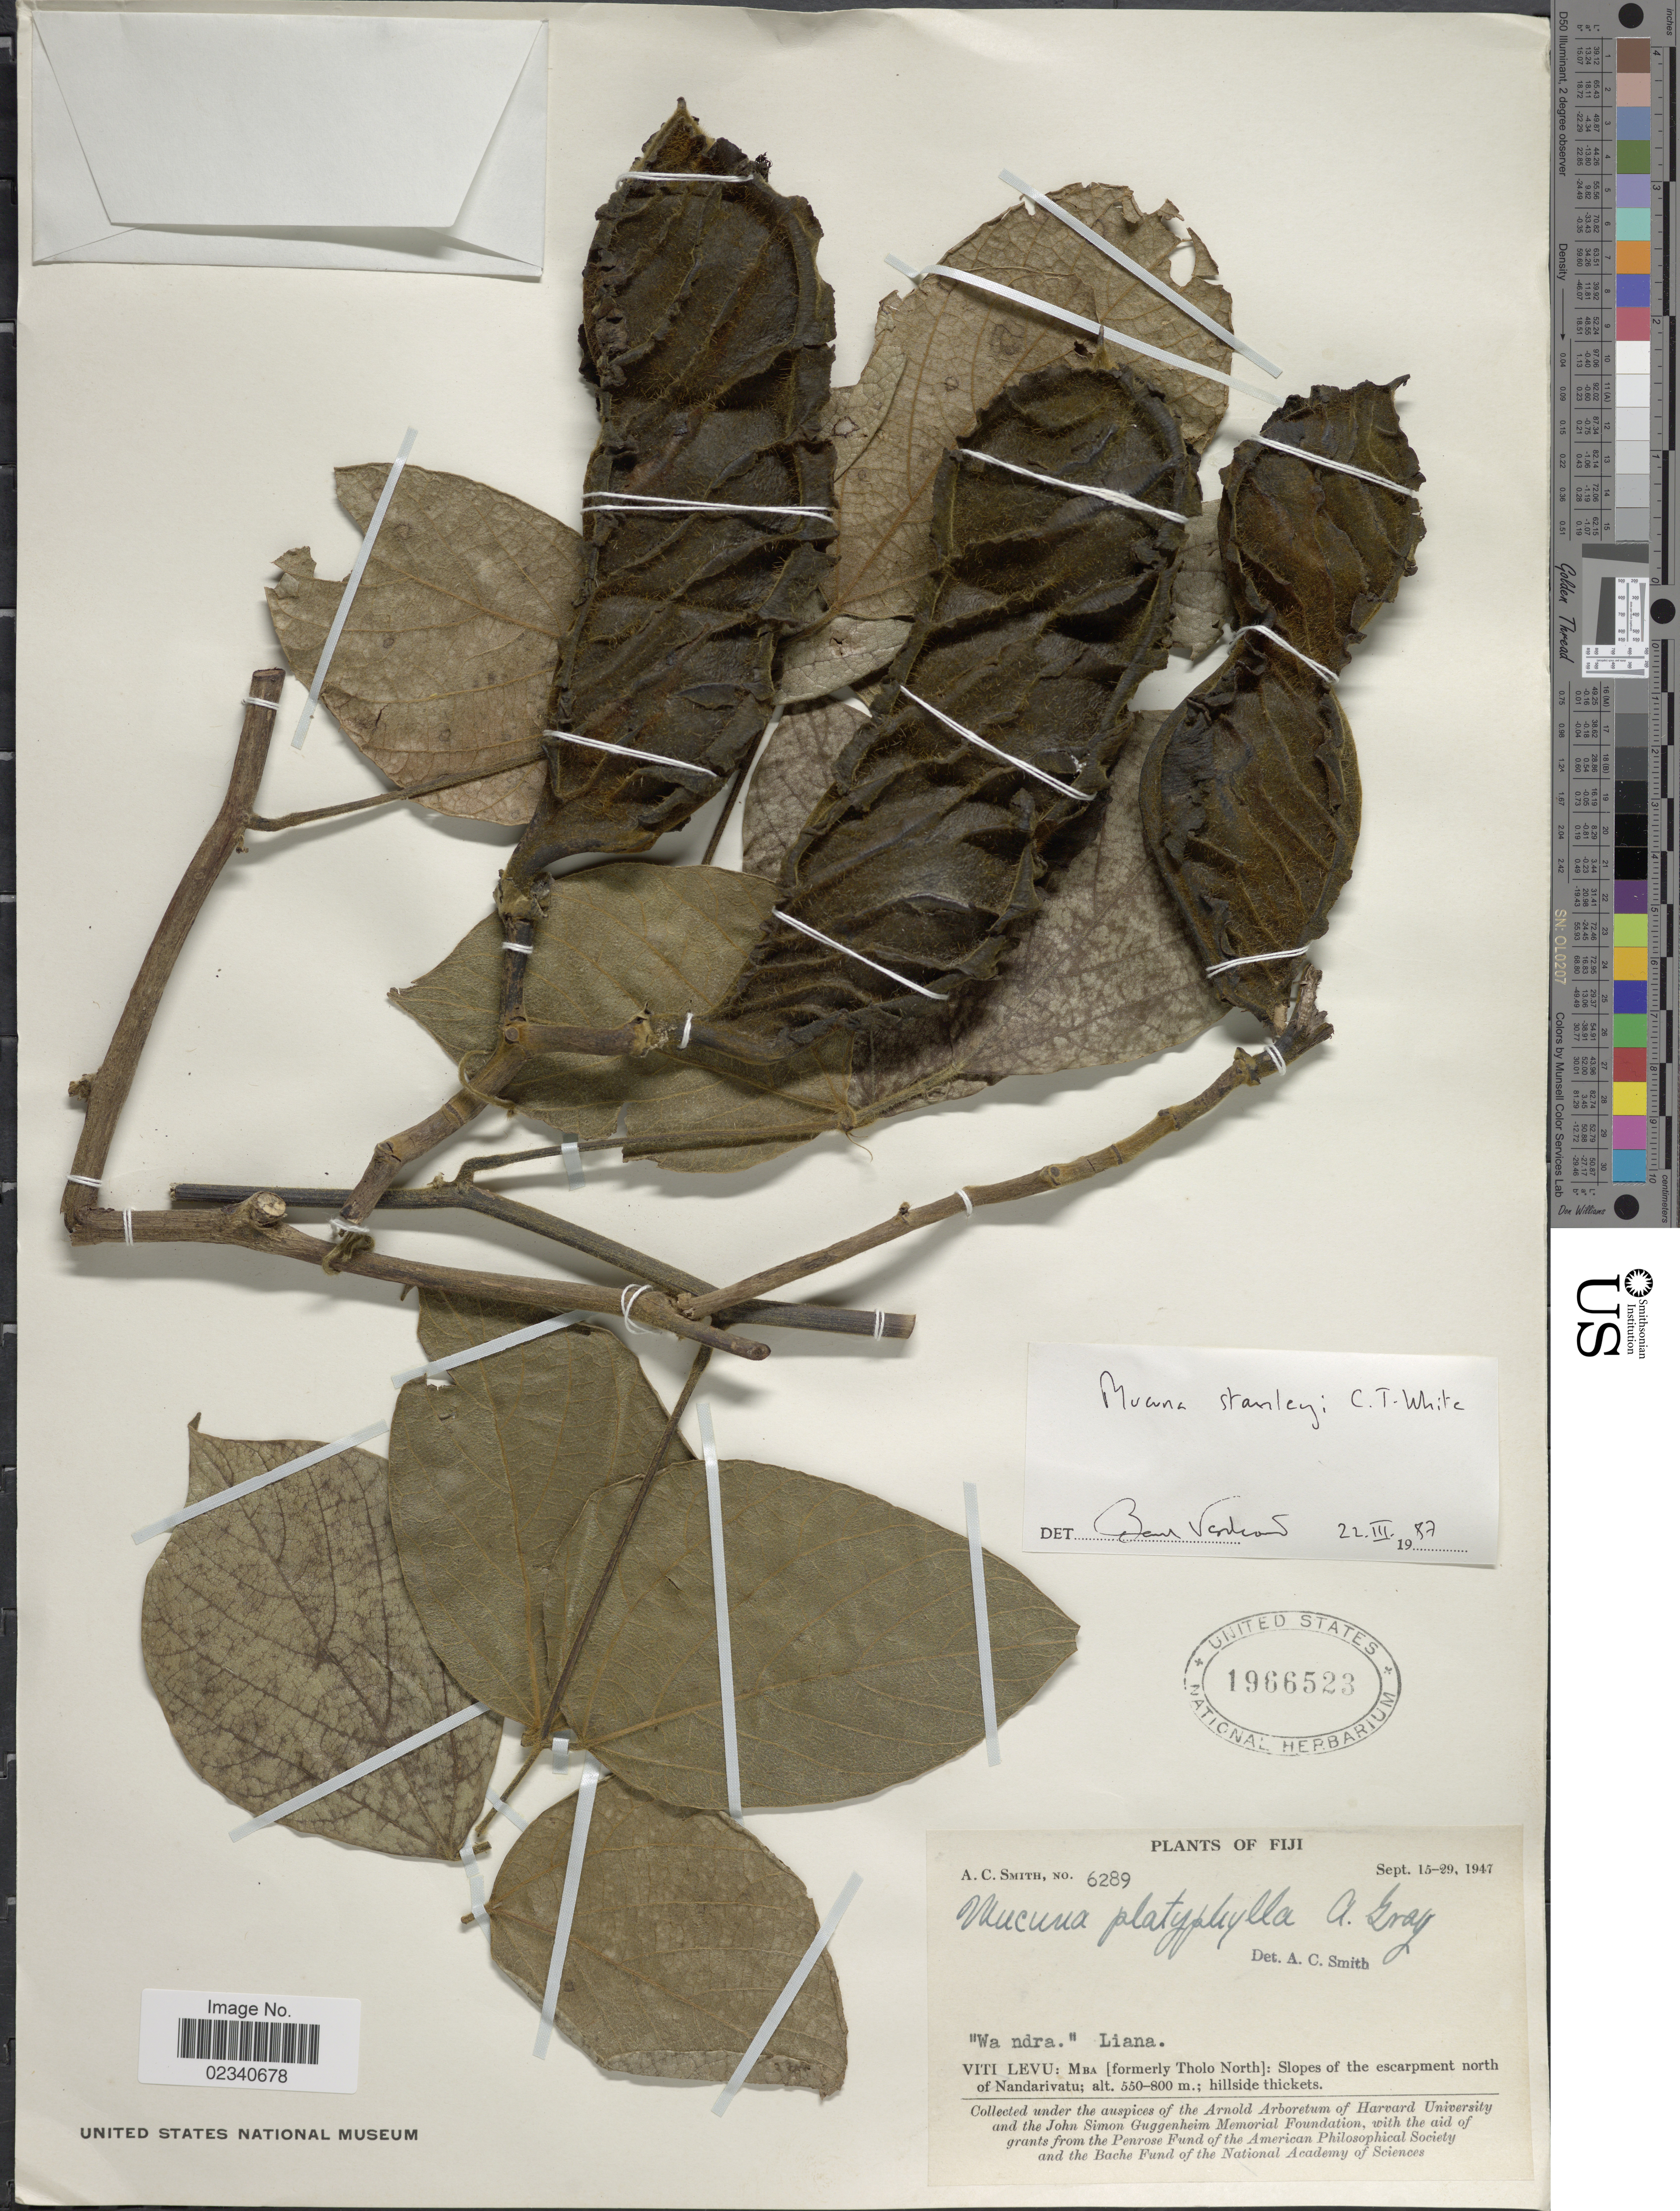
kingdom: Plantae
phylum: Tracheophyta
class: Magnoliopsida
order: Fabales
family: Fabaceae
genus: Mucuna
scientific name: Mucuna stanleyi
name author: C.T. White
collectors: A. C. Smith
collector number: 6289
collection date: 1947-09-15/1947-09-29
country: Fiji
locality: Viti Levu: Mba [formerly Tholo North]: Slopes of the escarpment north of Nandarivatu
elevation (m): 550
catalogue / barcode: US 1966523